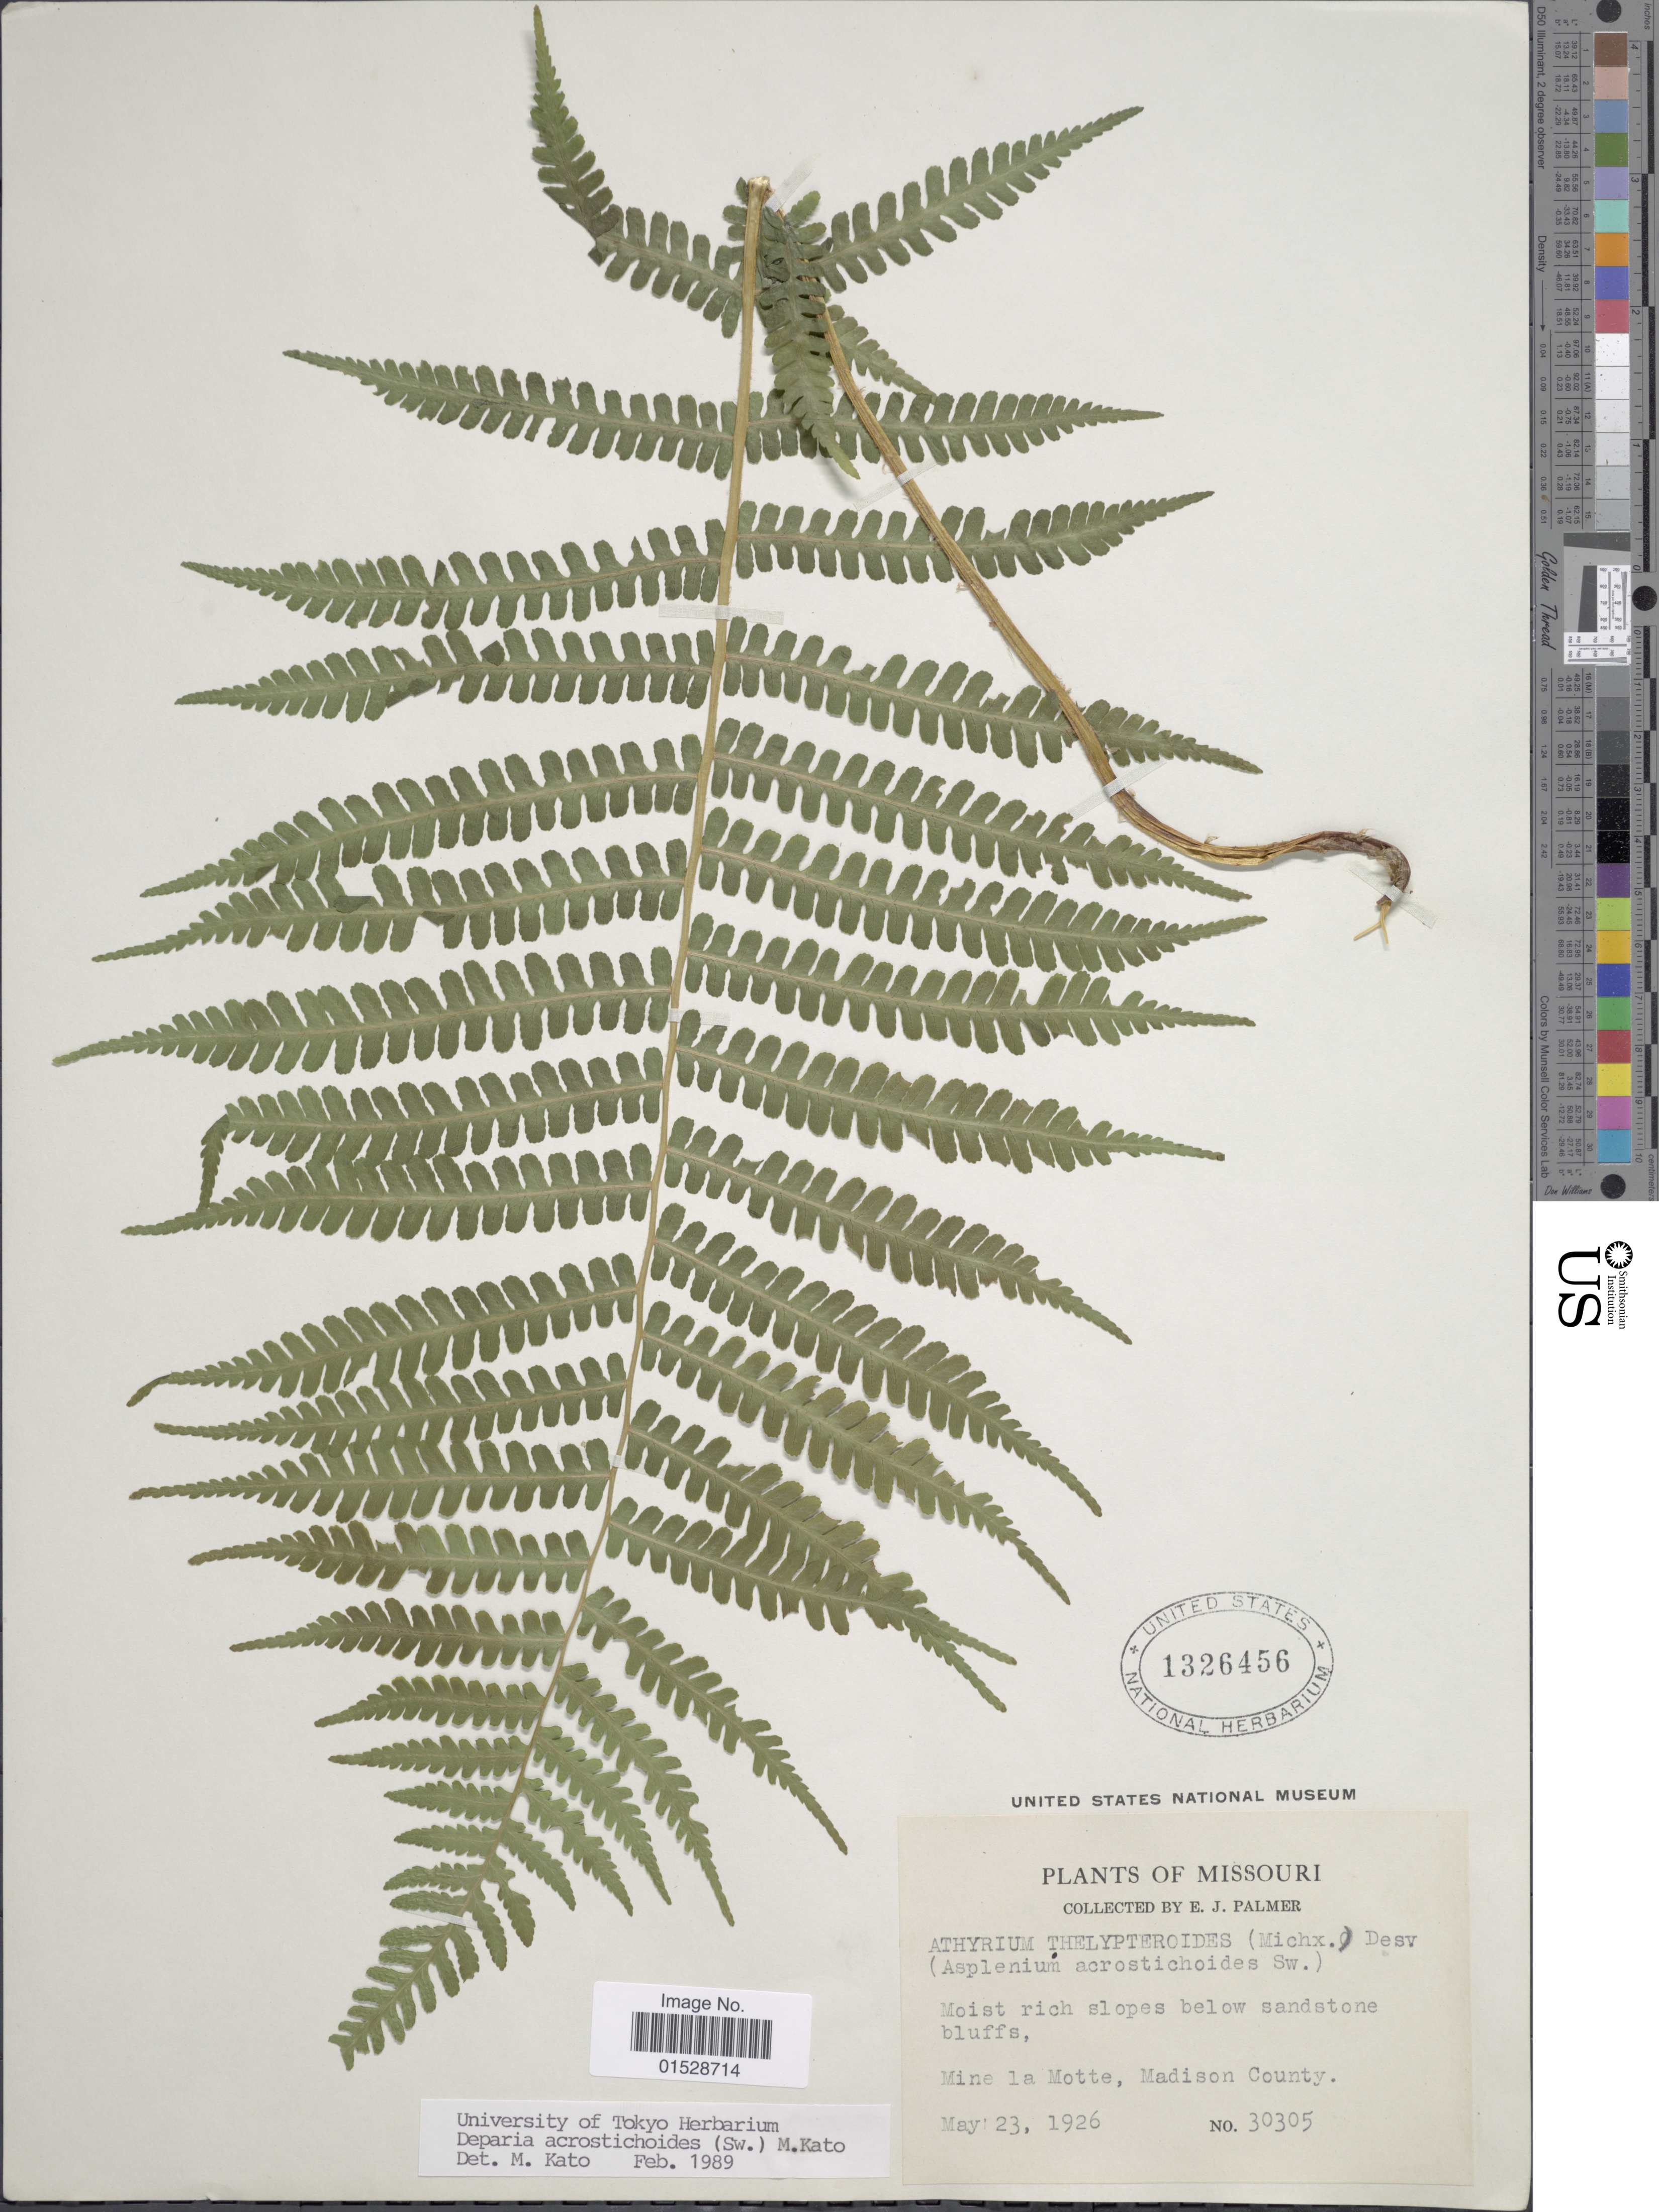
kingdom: Plantae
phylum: Tracheophyta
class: Polypodiopsida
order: Polypodiales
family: Athyriaceae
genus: Deparia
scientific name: Deparia acrostichoides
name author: (Sw.) M. Kato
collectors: E. J. Palmer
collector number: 30305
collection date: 1926-05-23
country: United States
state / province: Missouri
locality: Mine la Motte, Madison County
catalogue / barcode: US 1326456